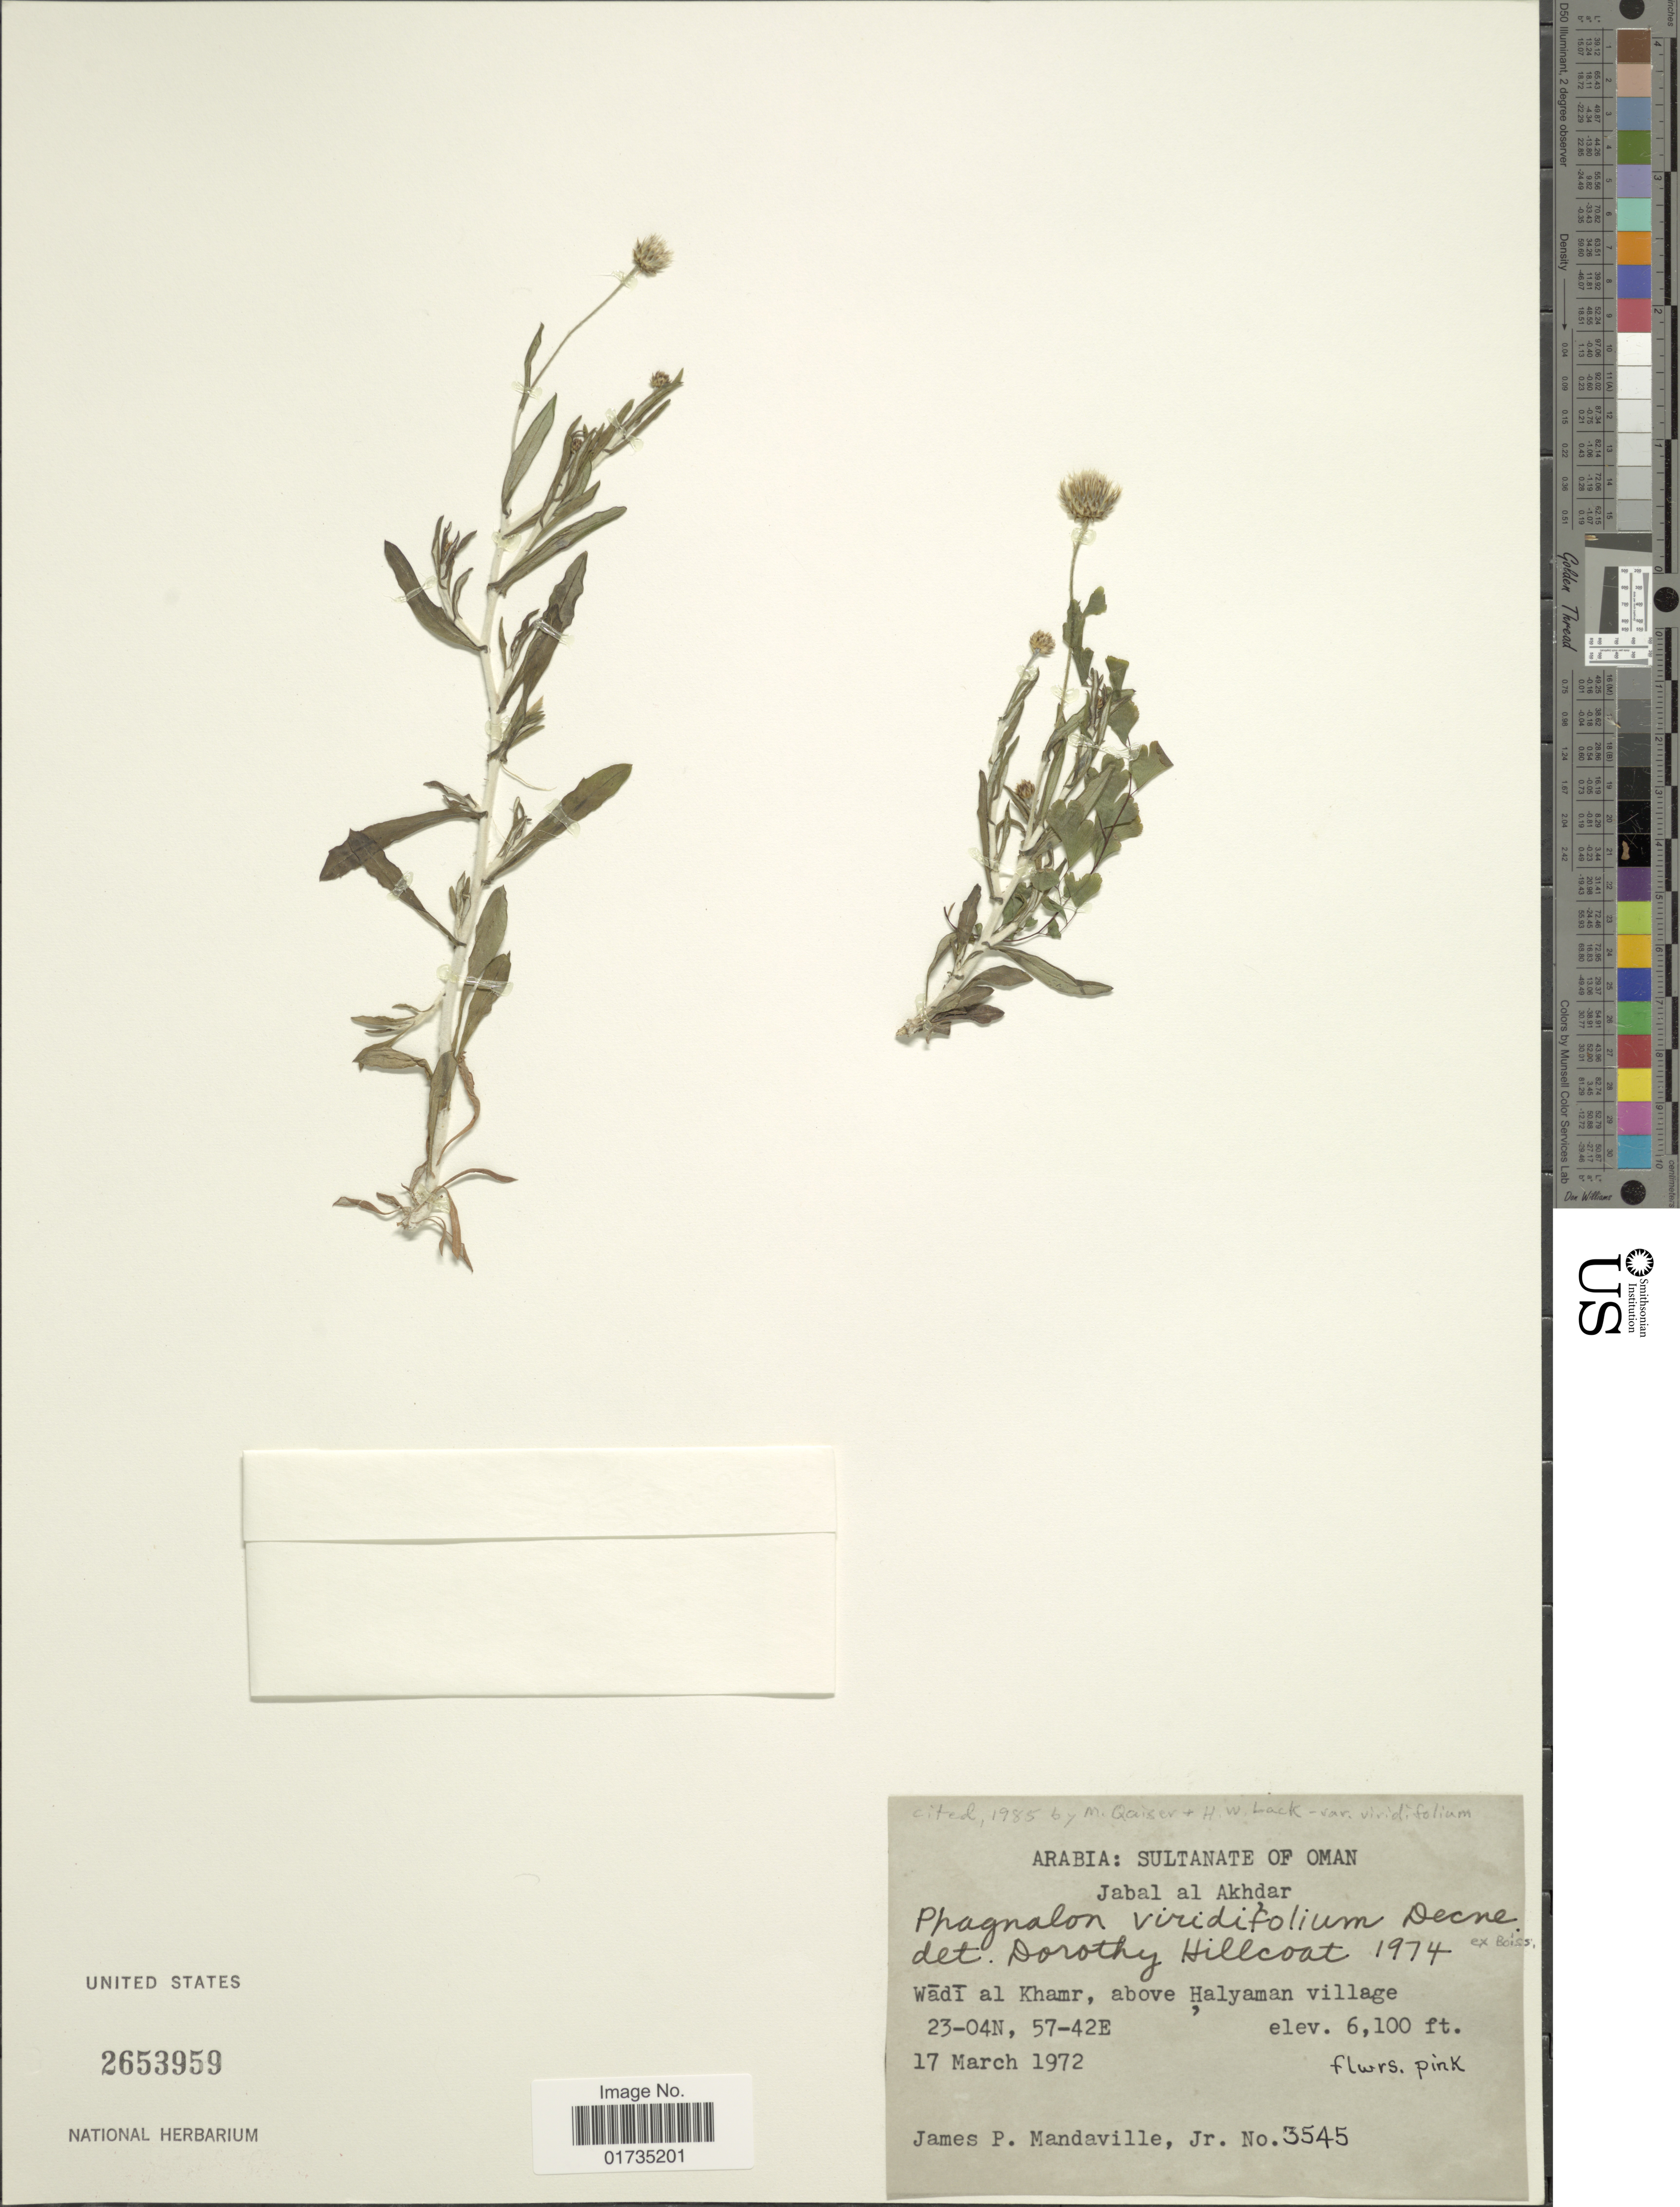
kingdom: Plantae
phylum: Tracheophyta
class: Magnoliopsida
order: Asterales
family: Asteraceae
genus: Phagnalon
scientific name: Phagnalon viridifolium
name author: Decne.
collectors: J. Mandaville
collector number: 3545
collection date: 1972-03-17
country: Oman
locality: Arabia: Sultanate of Oman. Jabal al Akhdar. Wadi al Khamr, above Halyaman village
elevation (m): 1859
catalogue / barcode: US 2653959